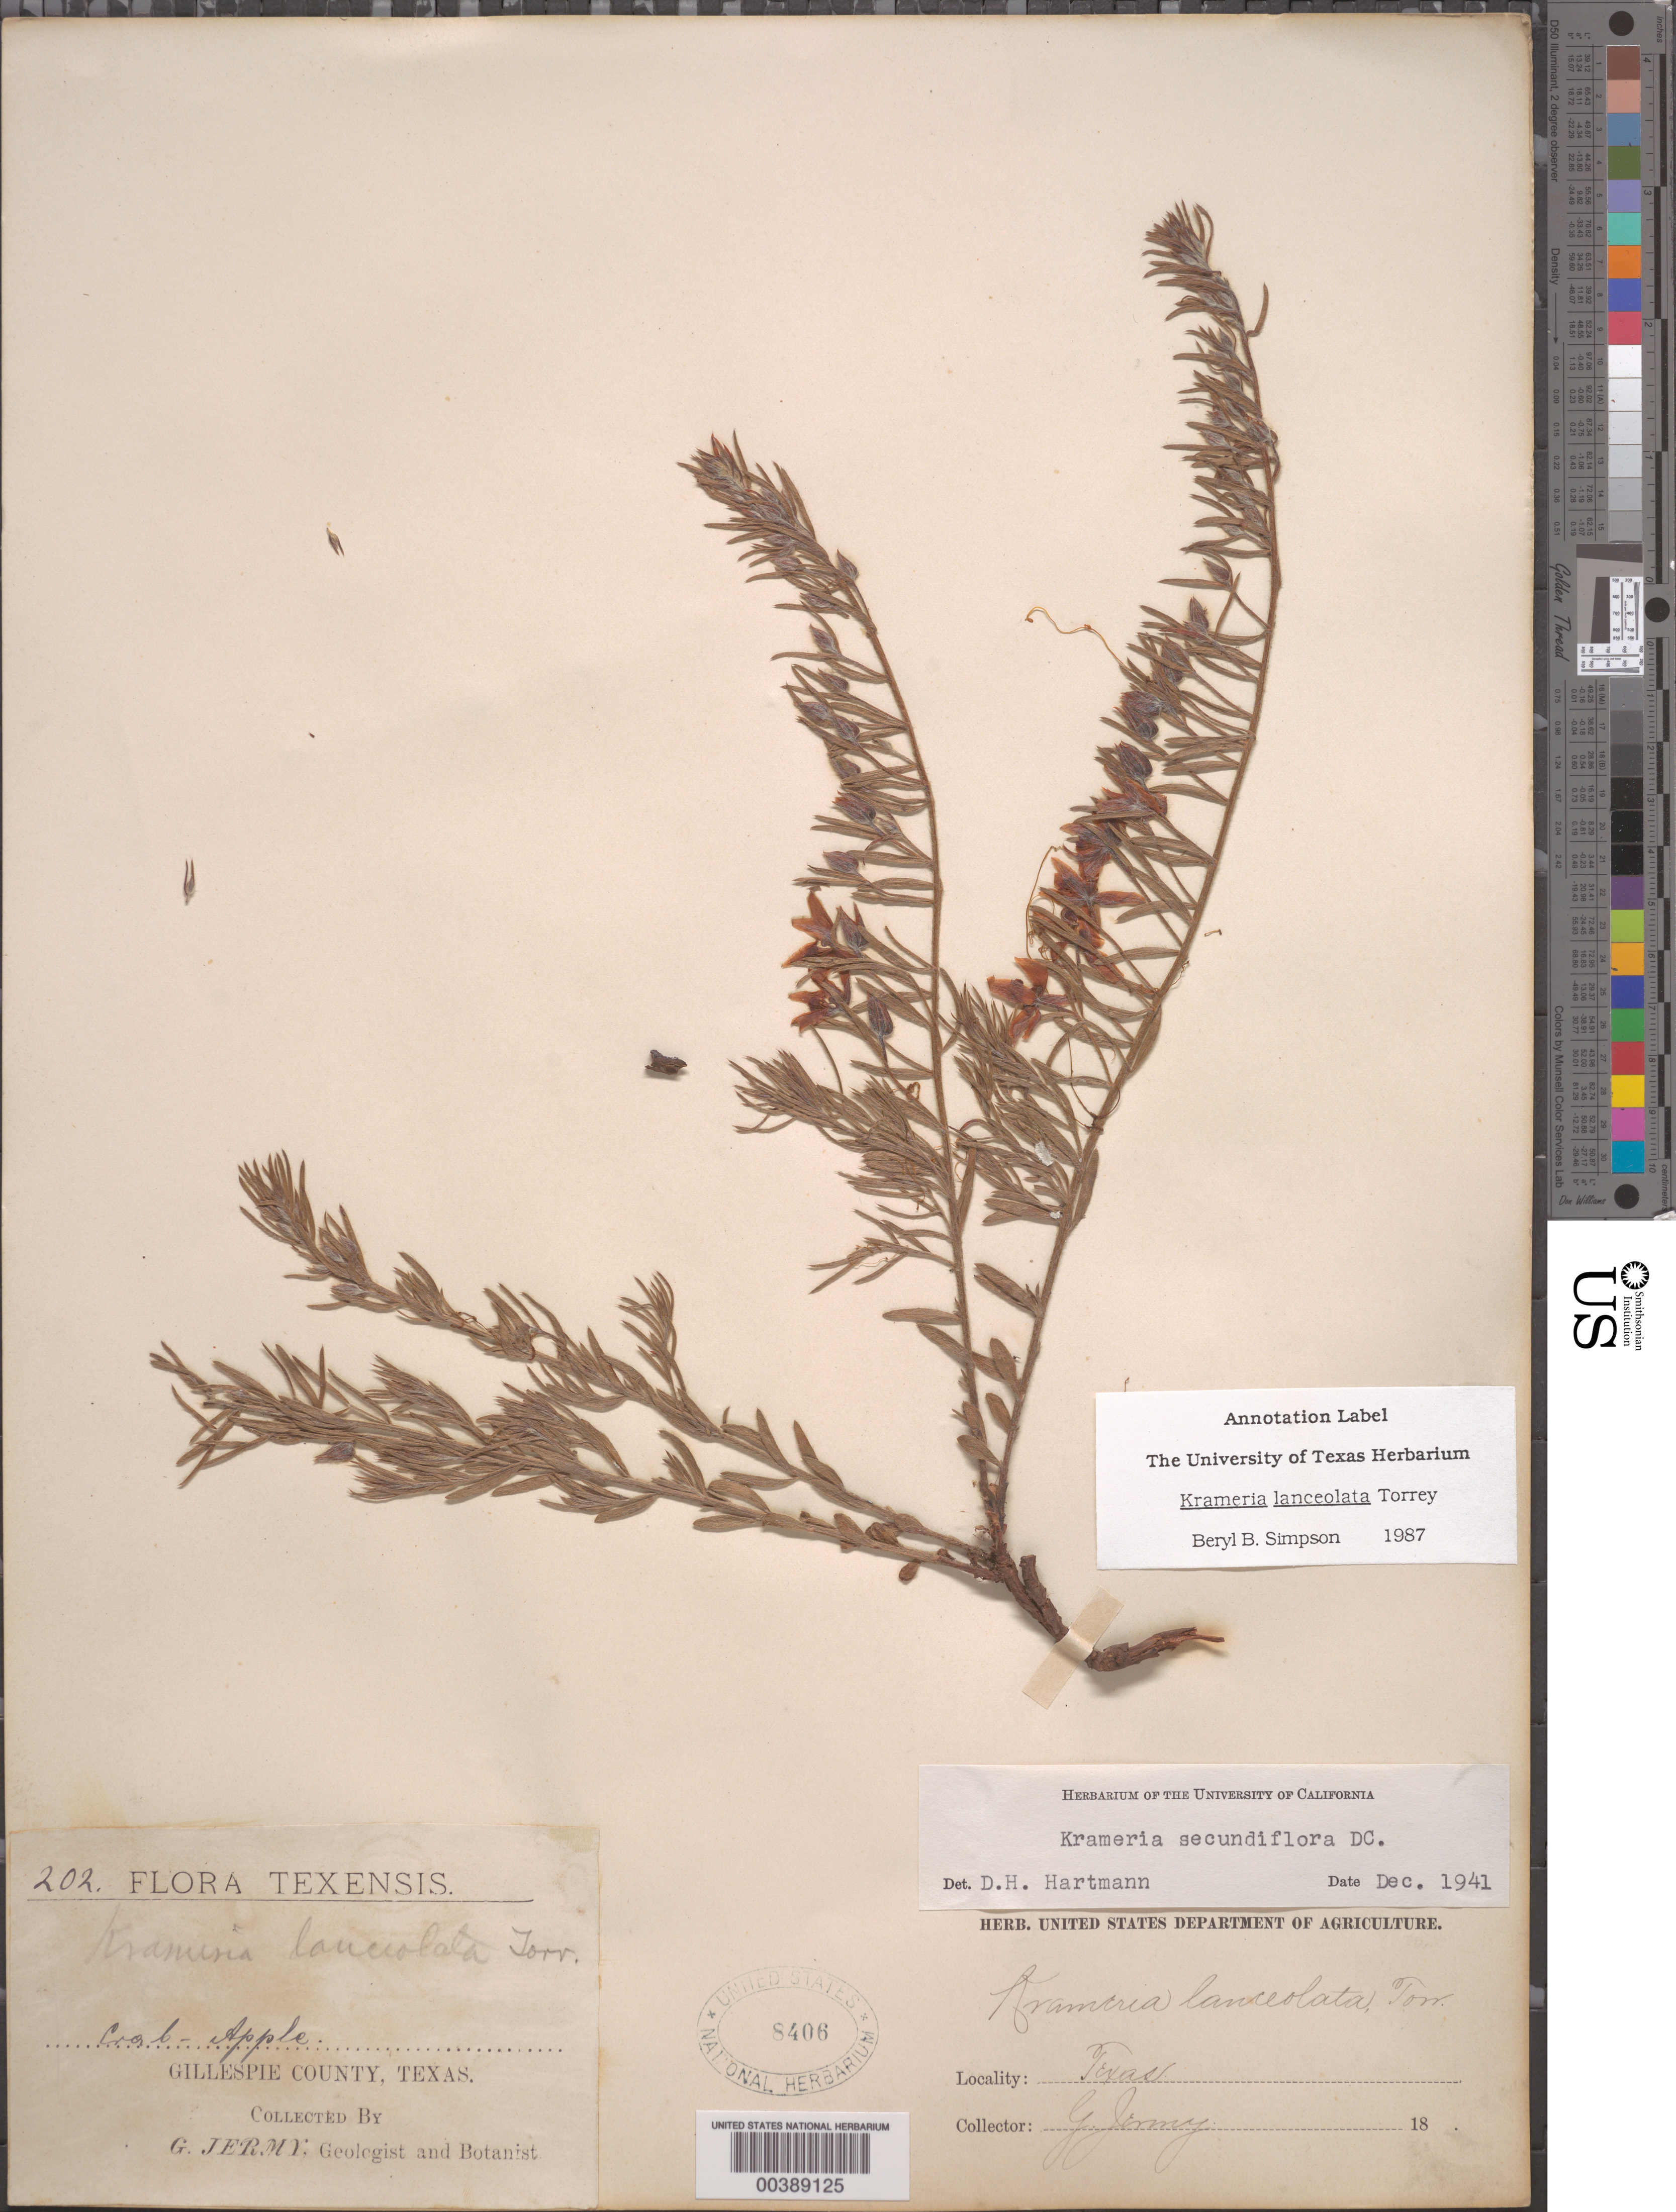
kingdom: Plantae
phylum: Tracheophyta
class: Magnoliopsida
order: Zygophyllales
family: Krameriaceae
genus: Krameria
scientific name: Krameria lanceolata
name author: Torr.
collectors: G. Jermy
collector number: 202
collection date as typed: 18--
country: United States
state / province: Texas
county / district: Gillespie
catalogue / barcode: US 8406